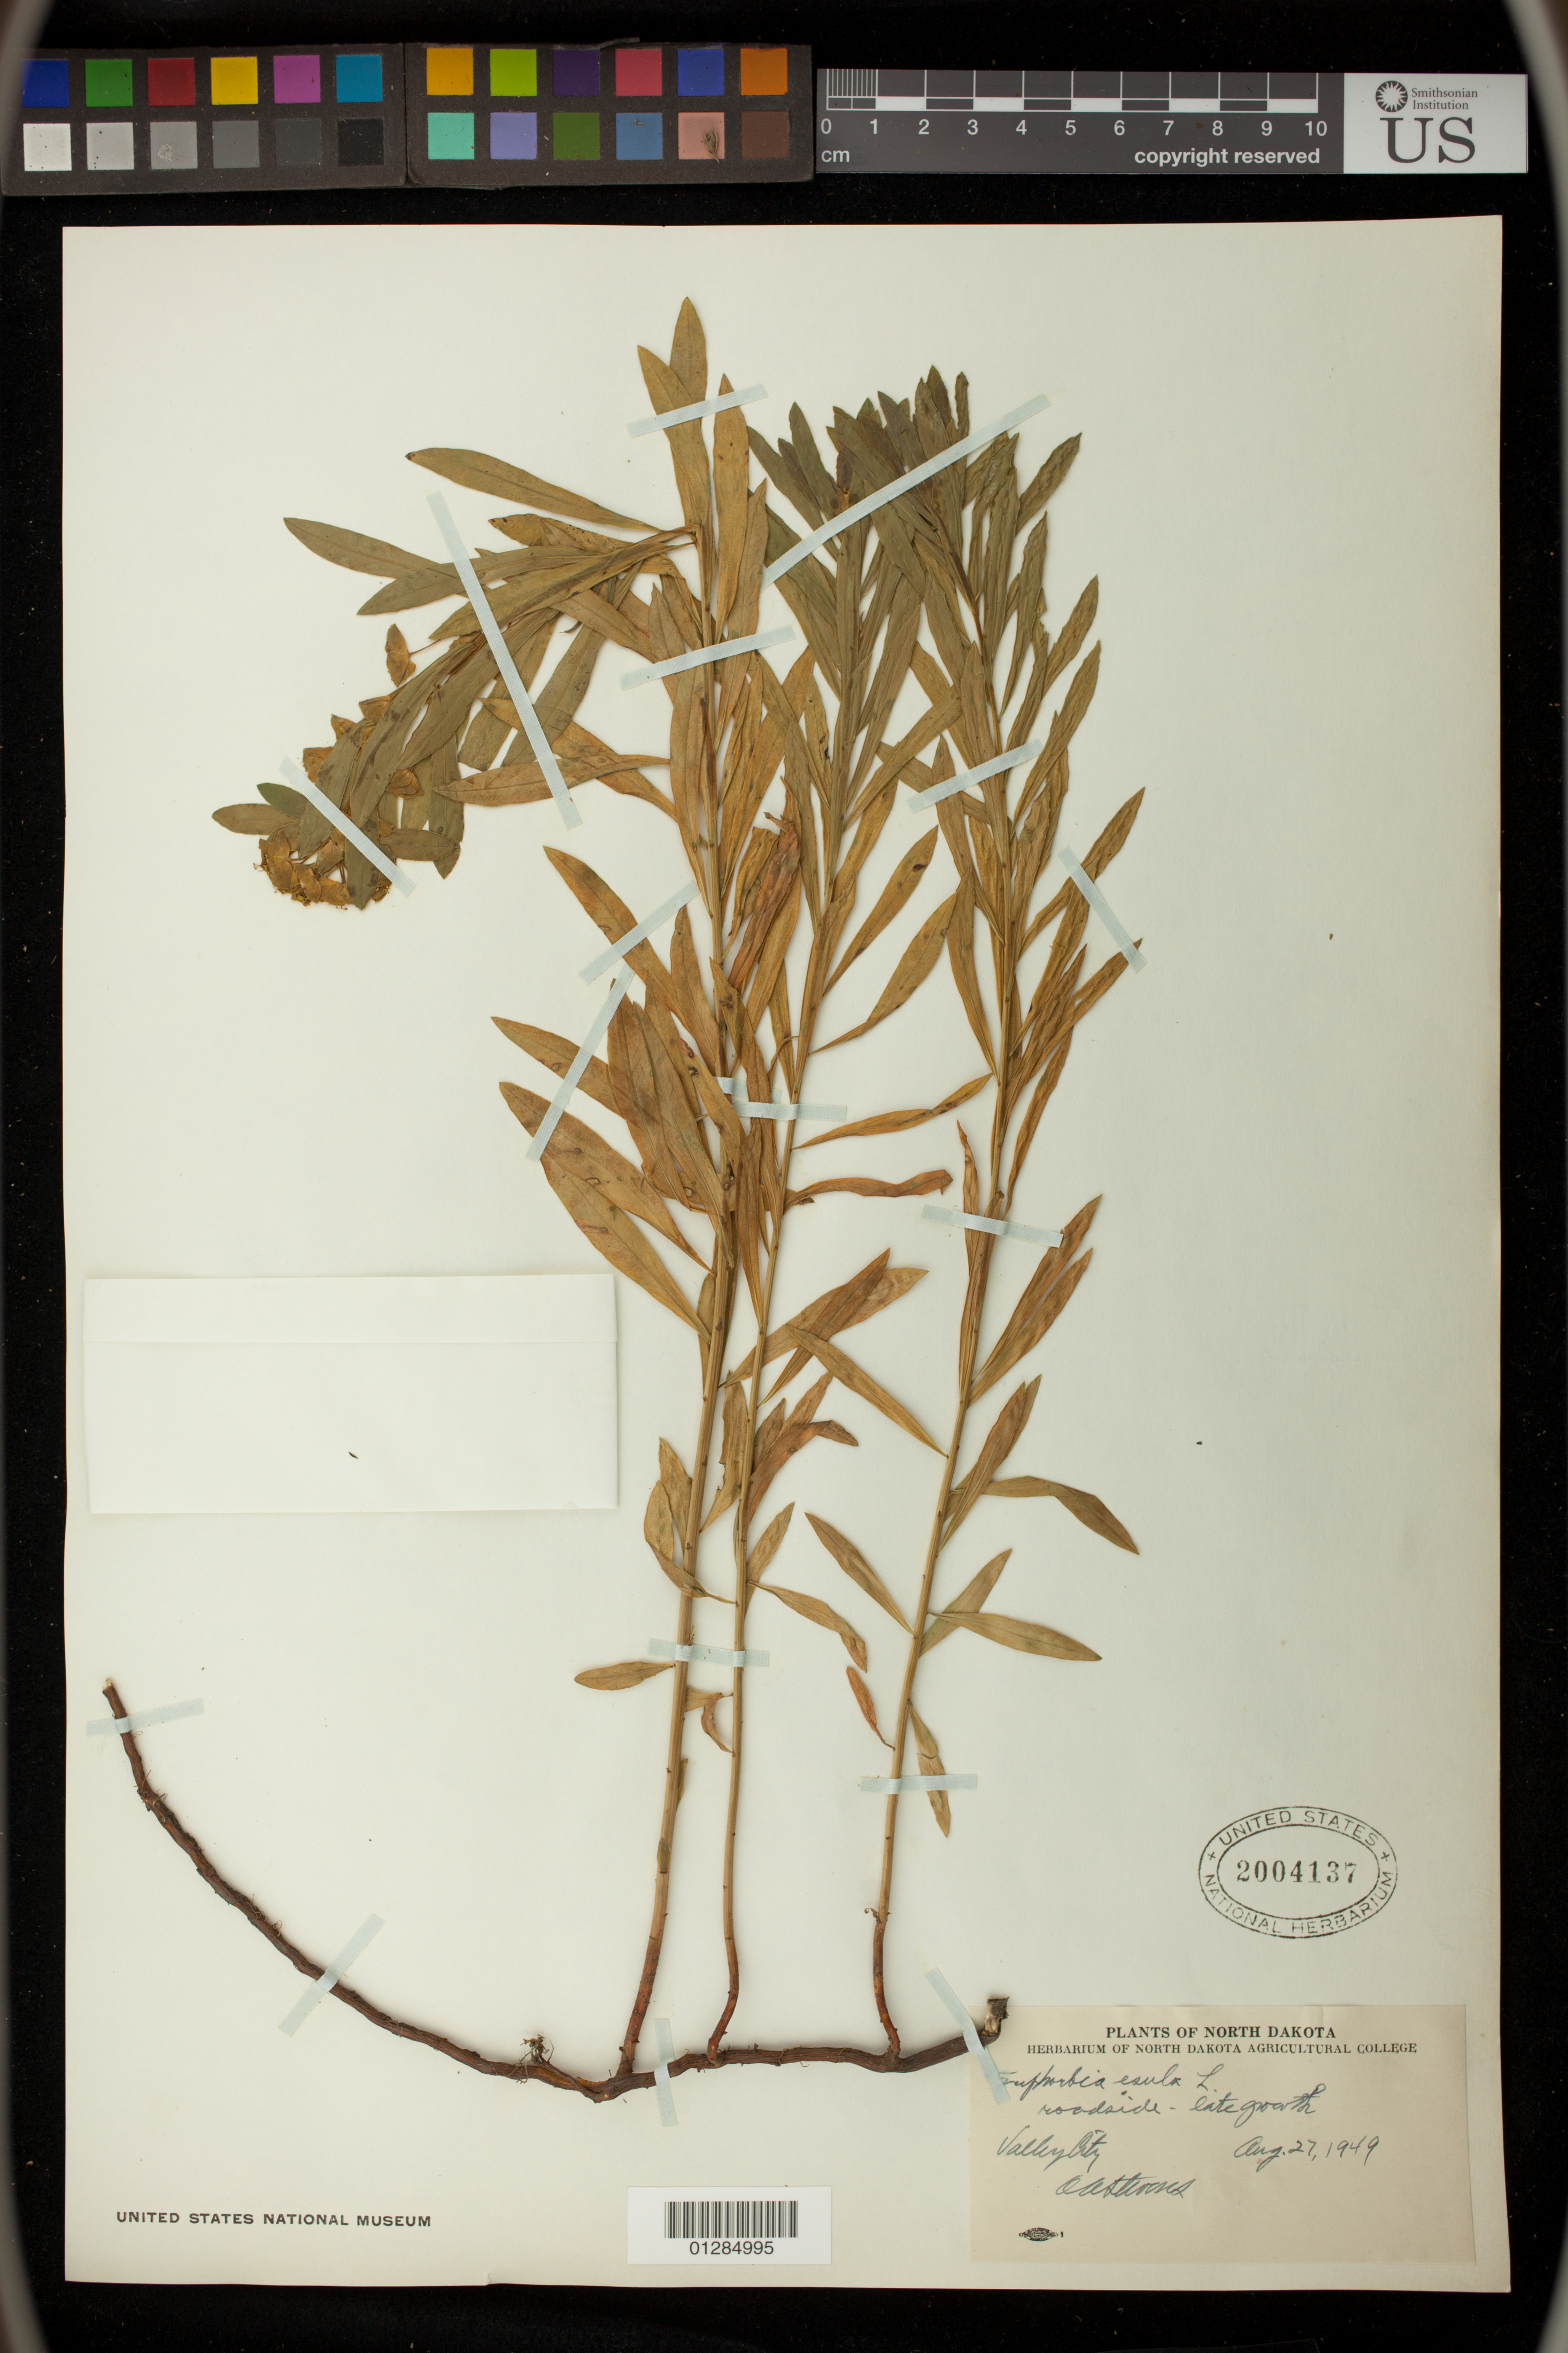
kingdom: Plantae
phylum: Tracheophyta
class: Magnoliopsida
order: Malpighiales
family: Euphorbiaceae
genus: Euphorbia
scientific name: Euphorbia esula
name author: L.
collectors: O. A. Stevens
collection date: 1949-08-27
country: United States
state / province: North Dakota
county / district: Barnes County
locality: Valley City. Roadside.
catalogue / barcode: US 2004137